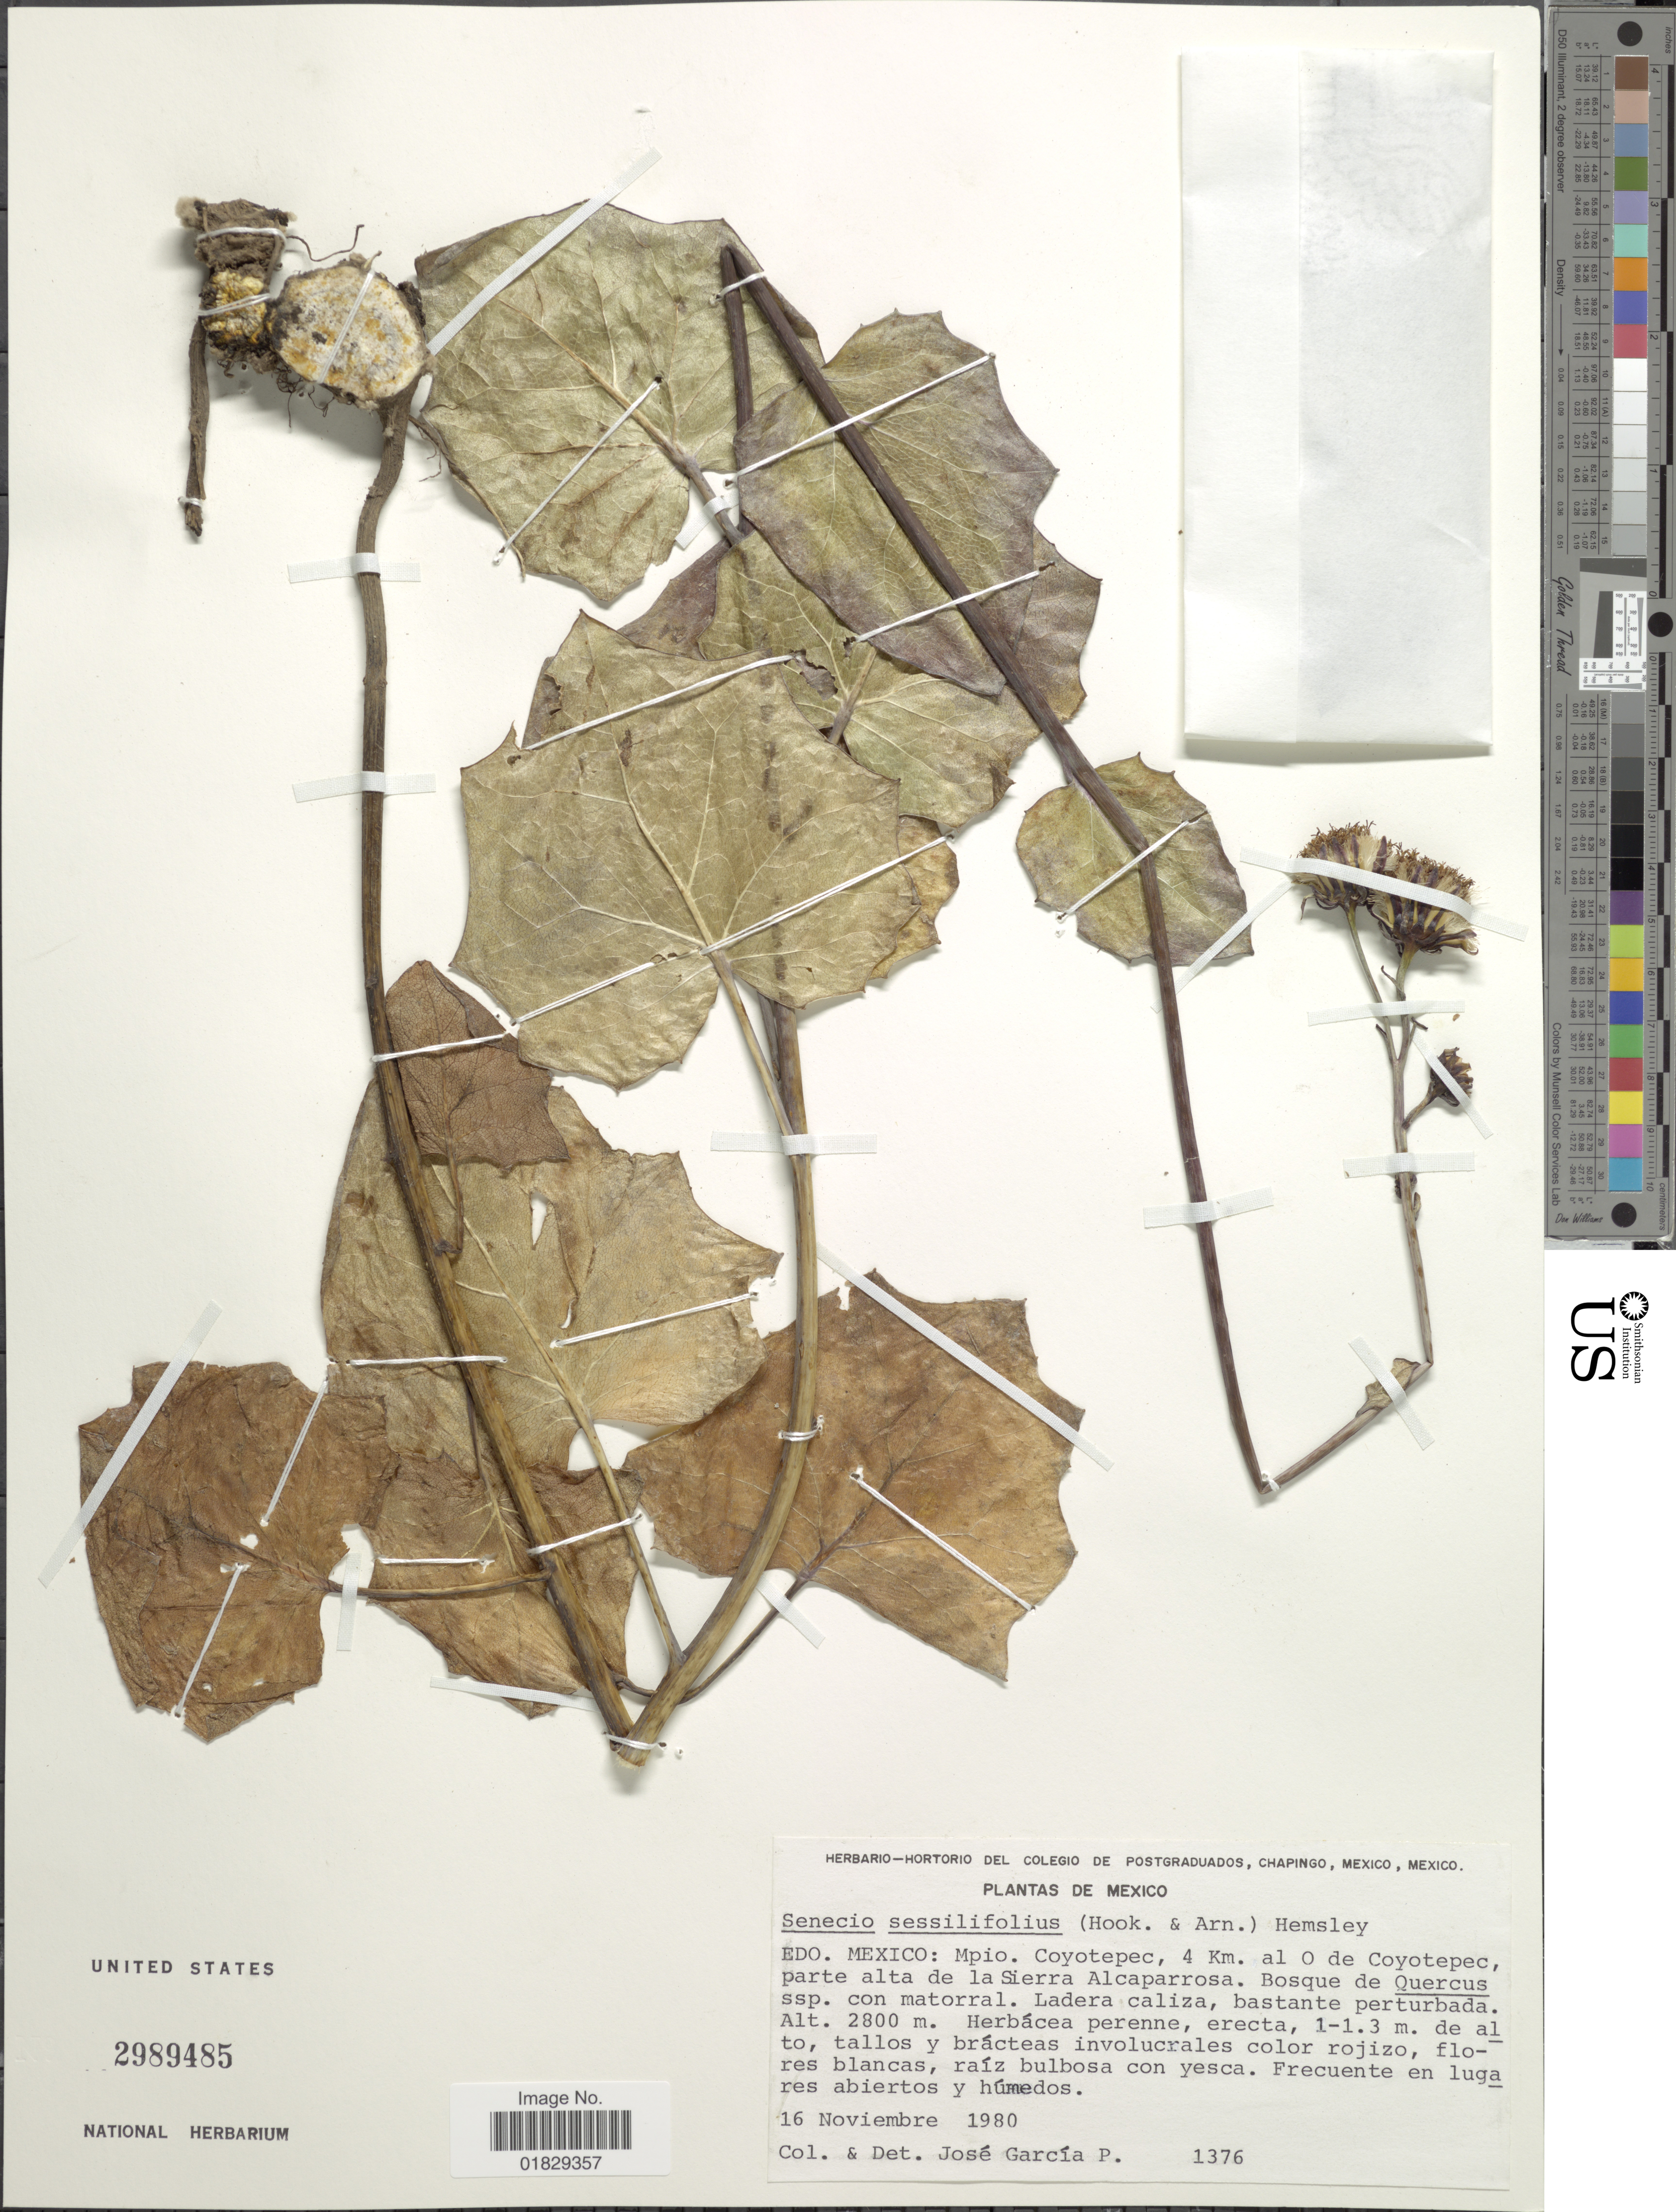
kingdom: Plantae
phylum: Tracheophyta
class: Magnoliopsida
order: Asterales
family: Asteraceae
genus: Roldana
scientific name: Roldana sessilifolia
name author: (Hook.) H. Rob. & Brettell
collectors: J. García-P.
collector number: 1376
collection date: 1980-11-16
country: Mexico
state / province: México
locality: Edo. Mexico: Mpio. Coyotepec, 4 Km. al O de Coyotepec, parte alta de la Sierra Alcaparrosa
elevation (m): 2800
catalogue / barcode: US 2989485